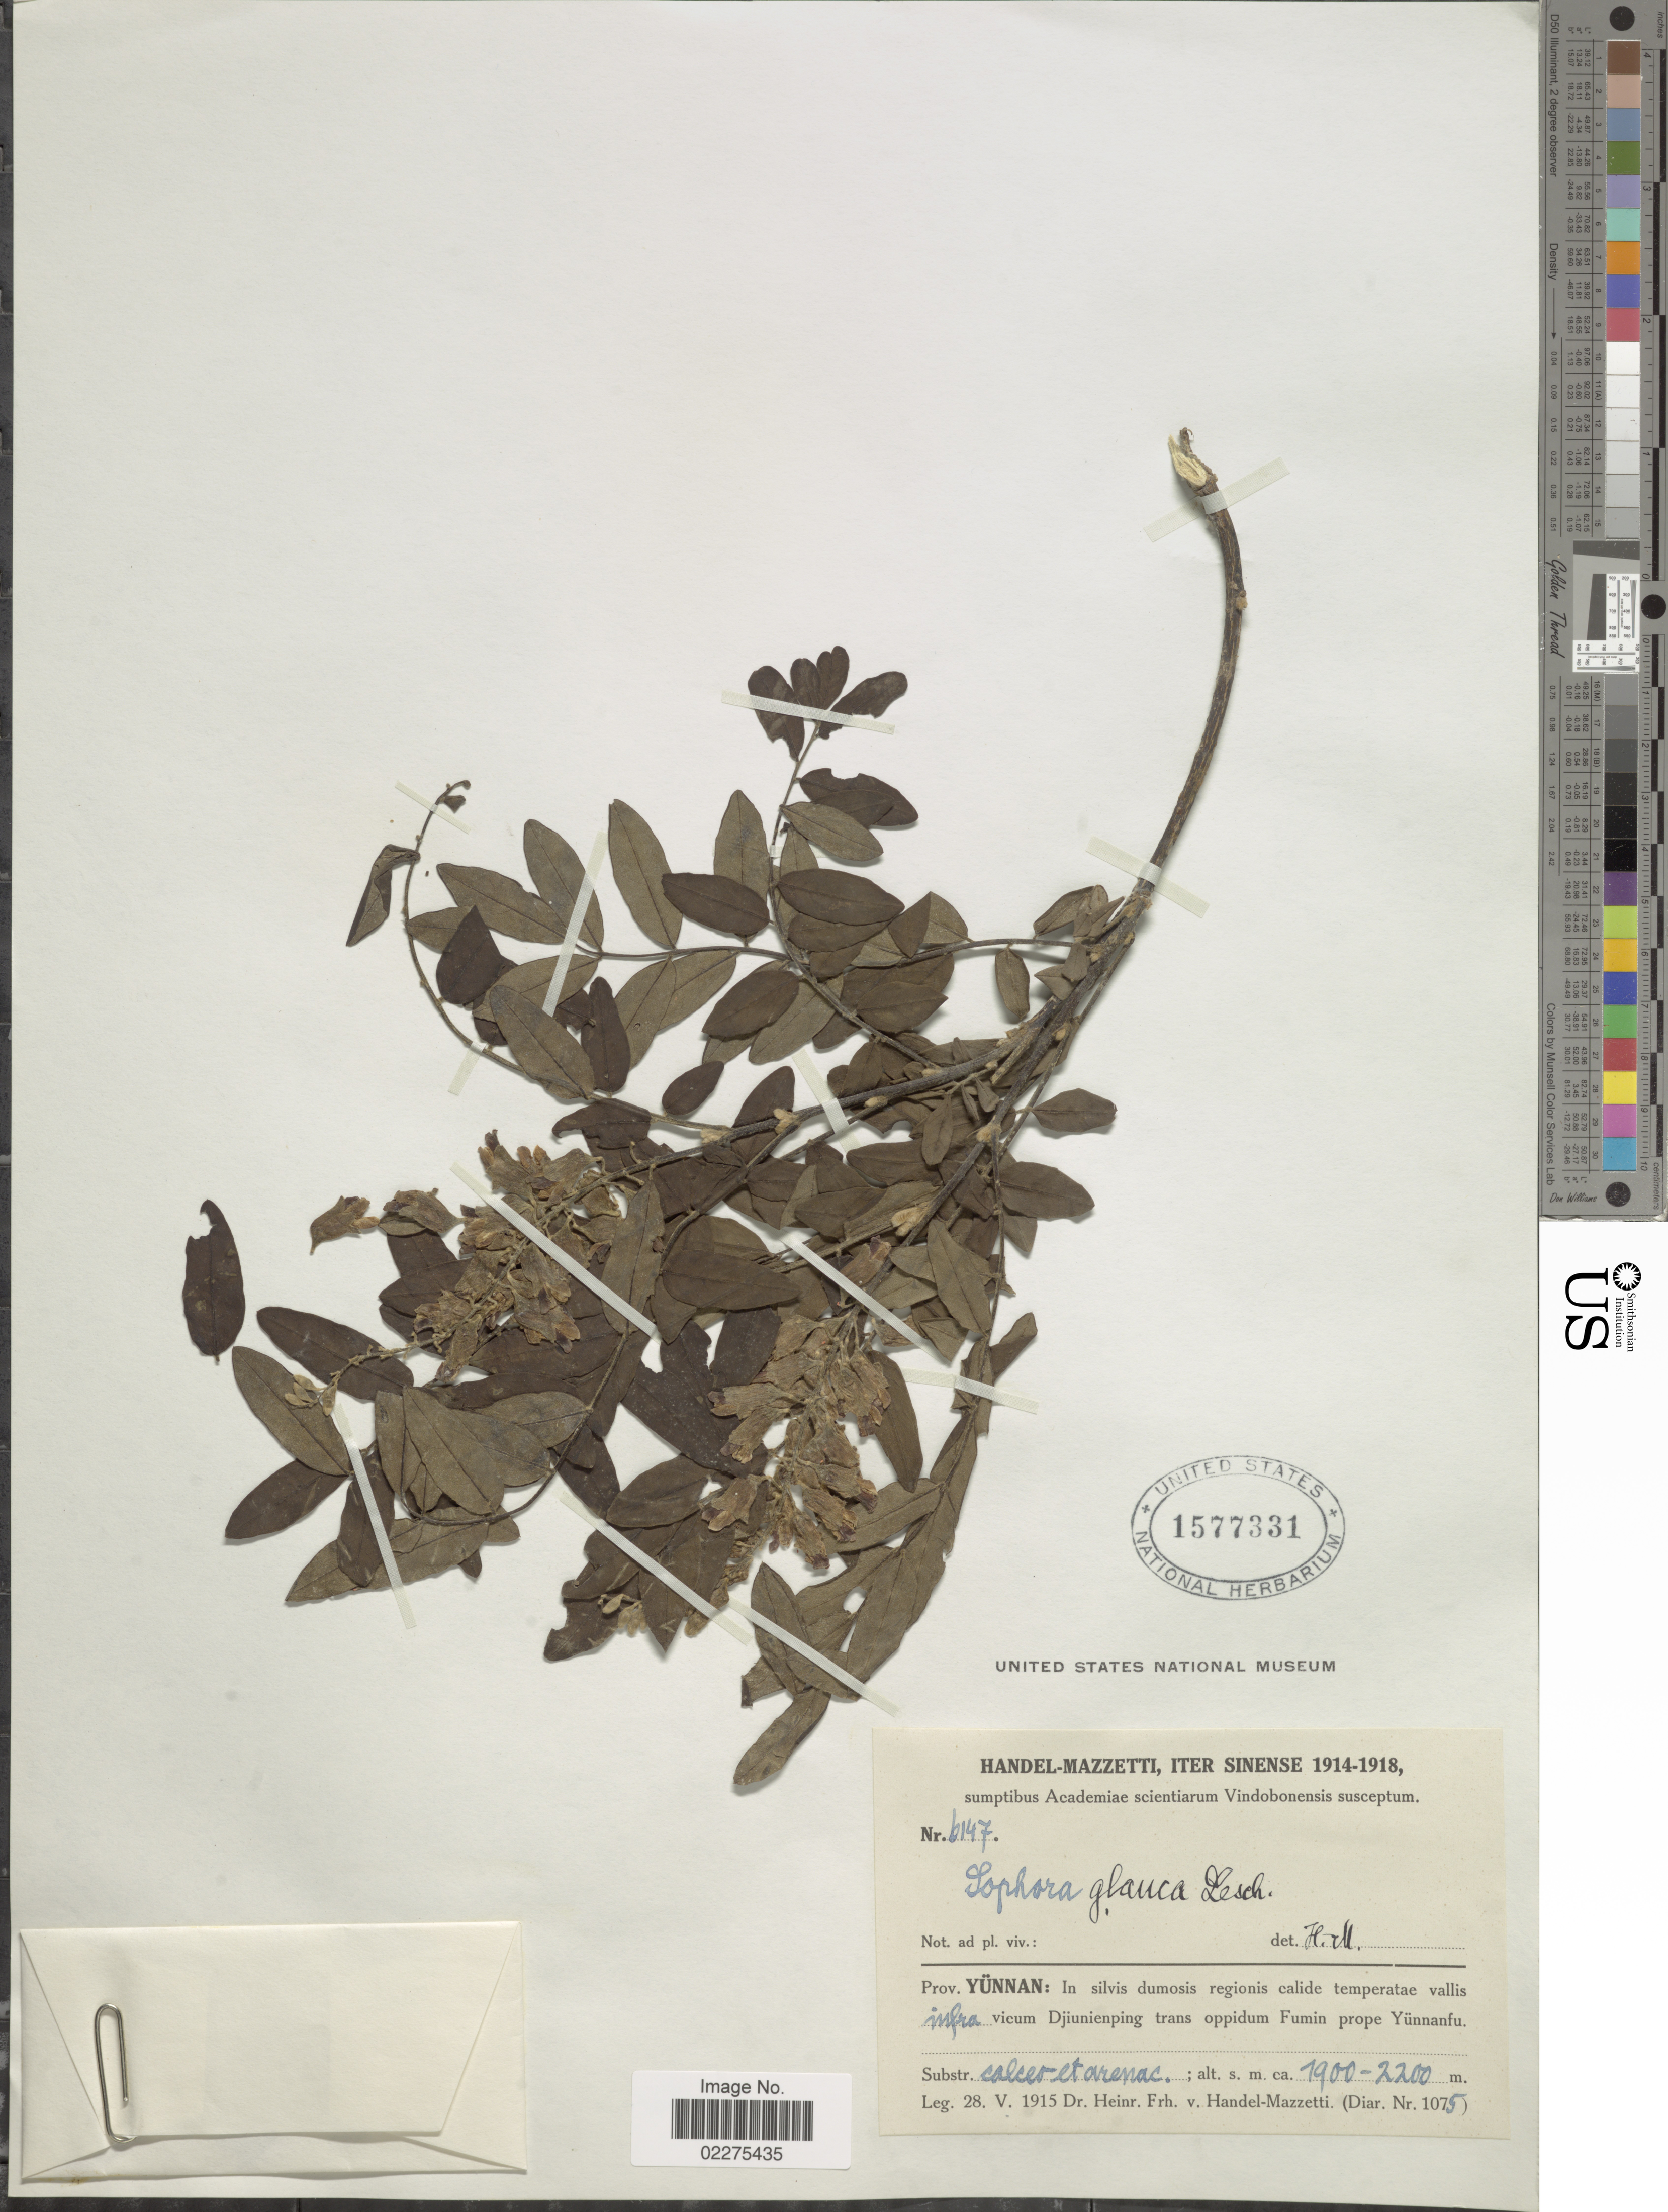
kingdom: Plantae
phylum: Tracheophyta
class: Magnoliopsida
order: Fabales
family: Fabaceae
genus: Sophora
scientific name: Sophora velutina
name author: Lindl.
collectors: H. Handel-Mazzetti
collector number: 6147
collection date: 1915-05-28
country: China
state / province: Yunnan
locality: In silvis dumosis regionis calide temperatae vallis infra vicum Djiunienping trans oppidum Fumin prope Yünnanfu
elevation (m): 1900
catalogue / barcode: US 1577331